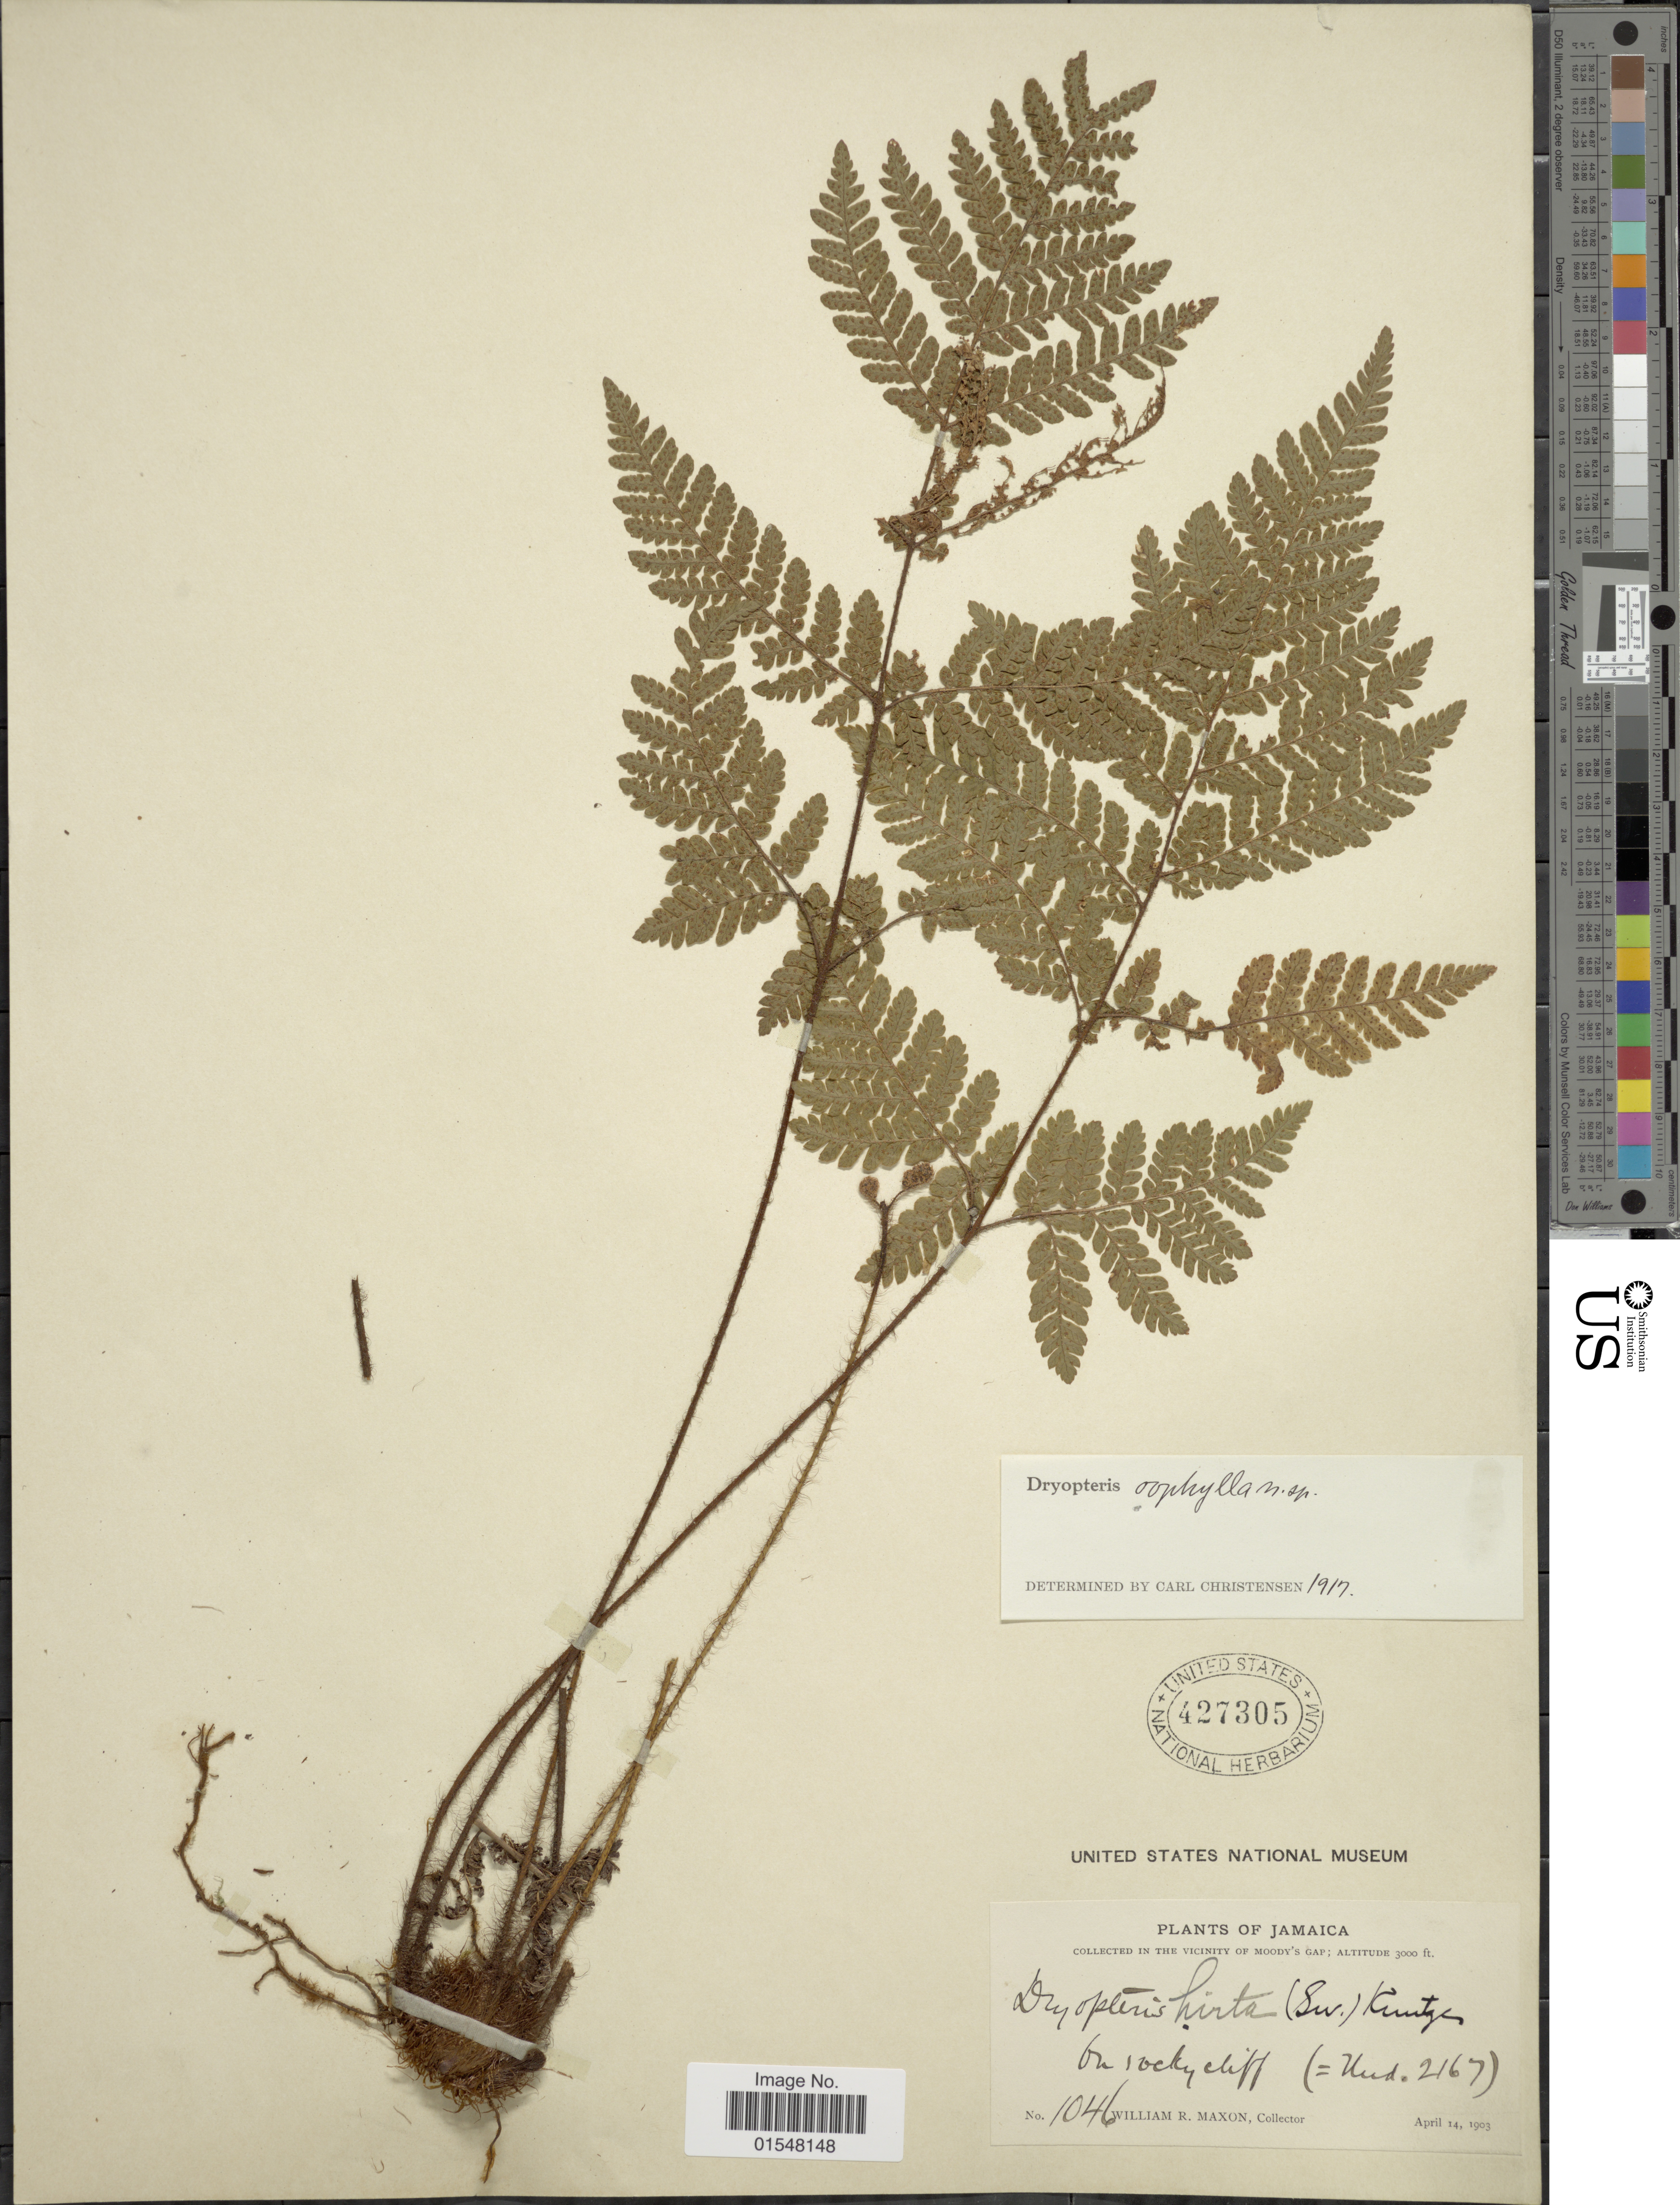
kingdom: Plantae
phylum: Tracheophyta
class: Polypodiopsida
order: Polypodiales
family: Dryopteridaceae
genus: Ctenitis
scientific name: Ctenitis oophylla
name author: (C. Chr.) Ching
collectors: W. R. Maxon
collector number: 1046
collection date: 1903-04-14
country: Jamaica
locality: Vicinity of Moody's Gap, on rocky cliff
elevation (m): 914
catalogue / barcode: US 427305